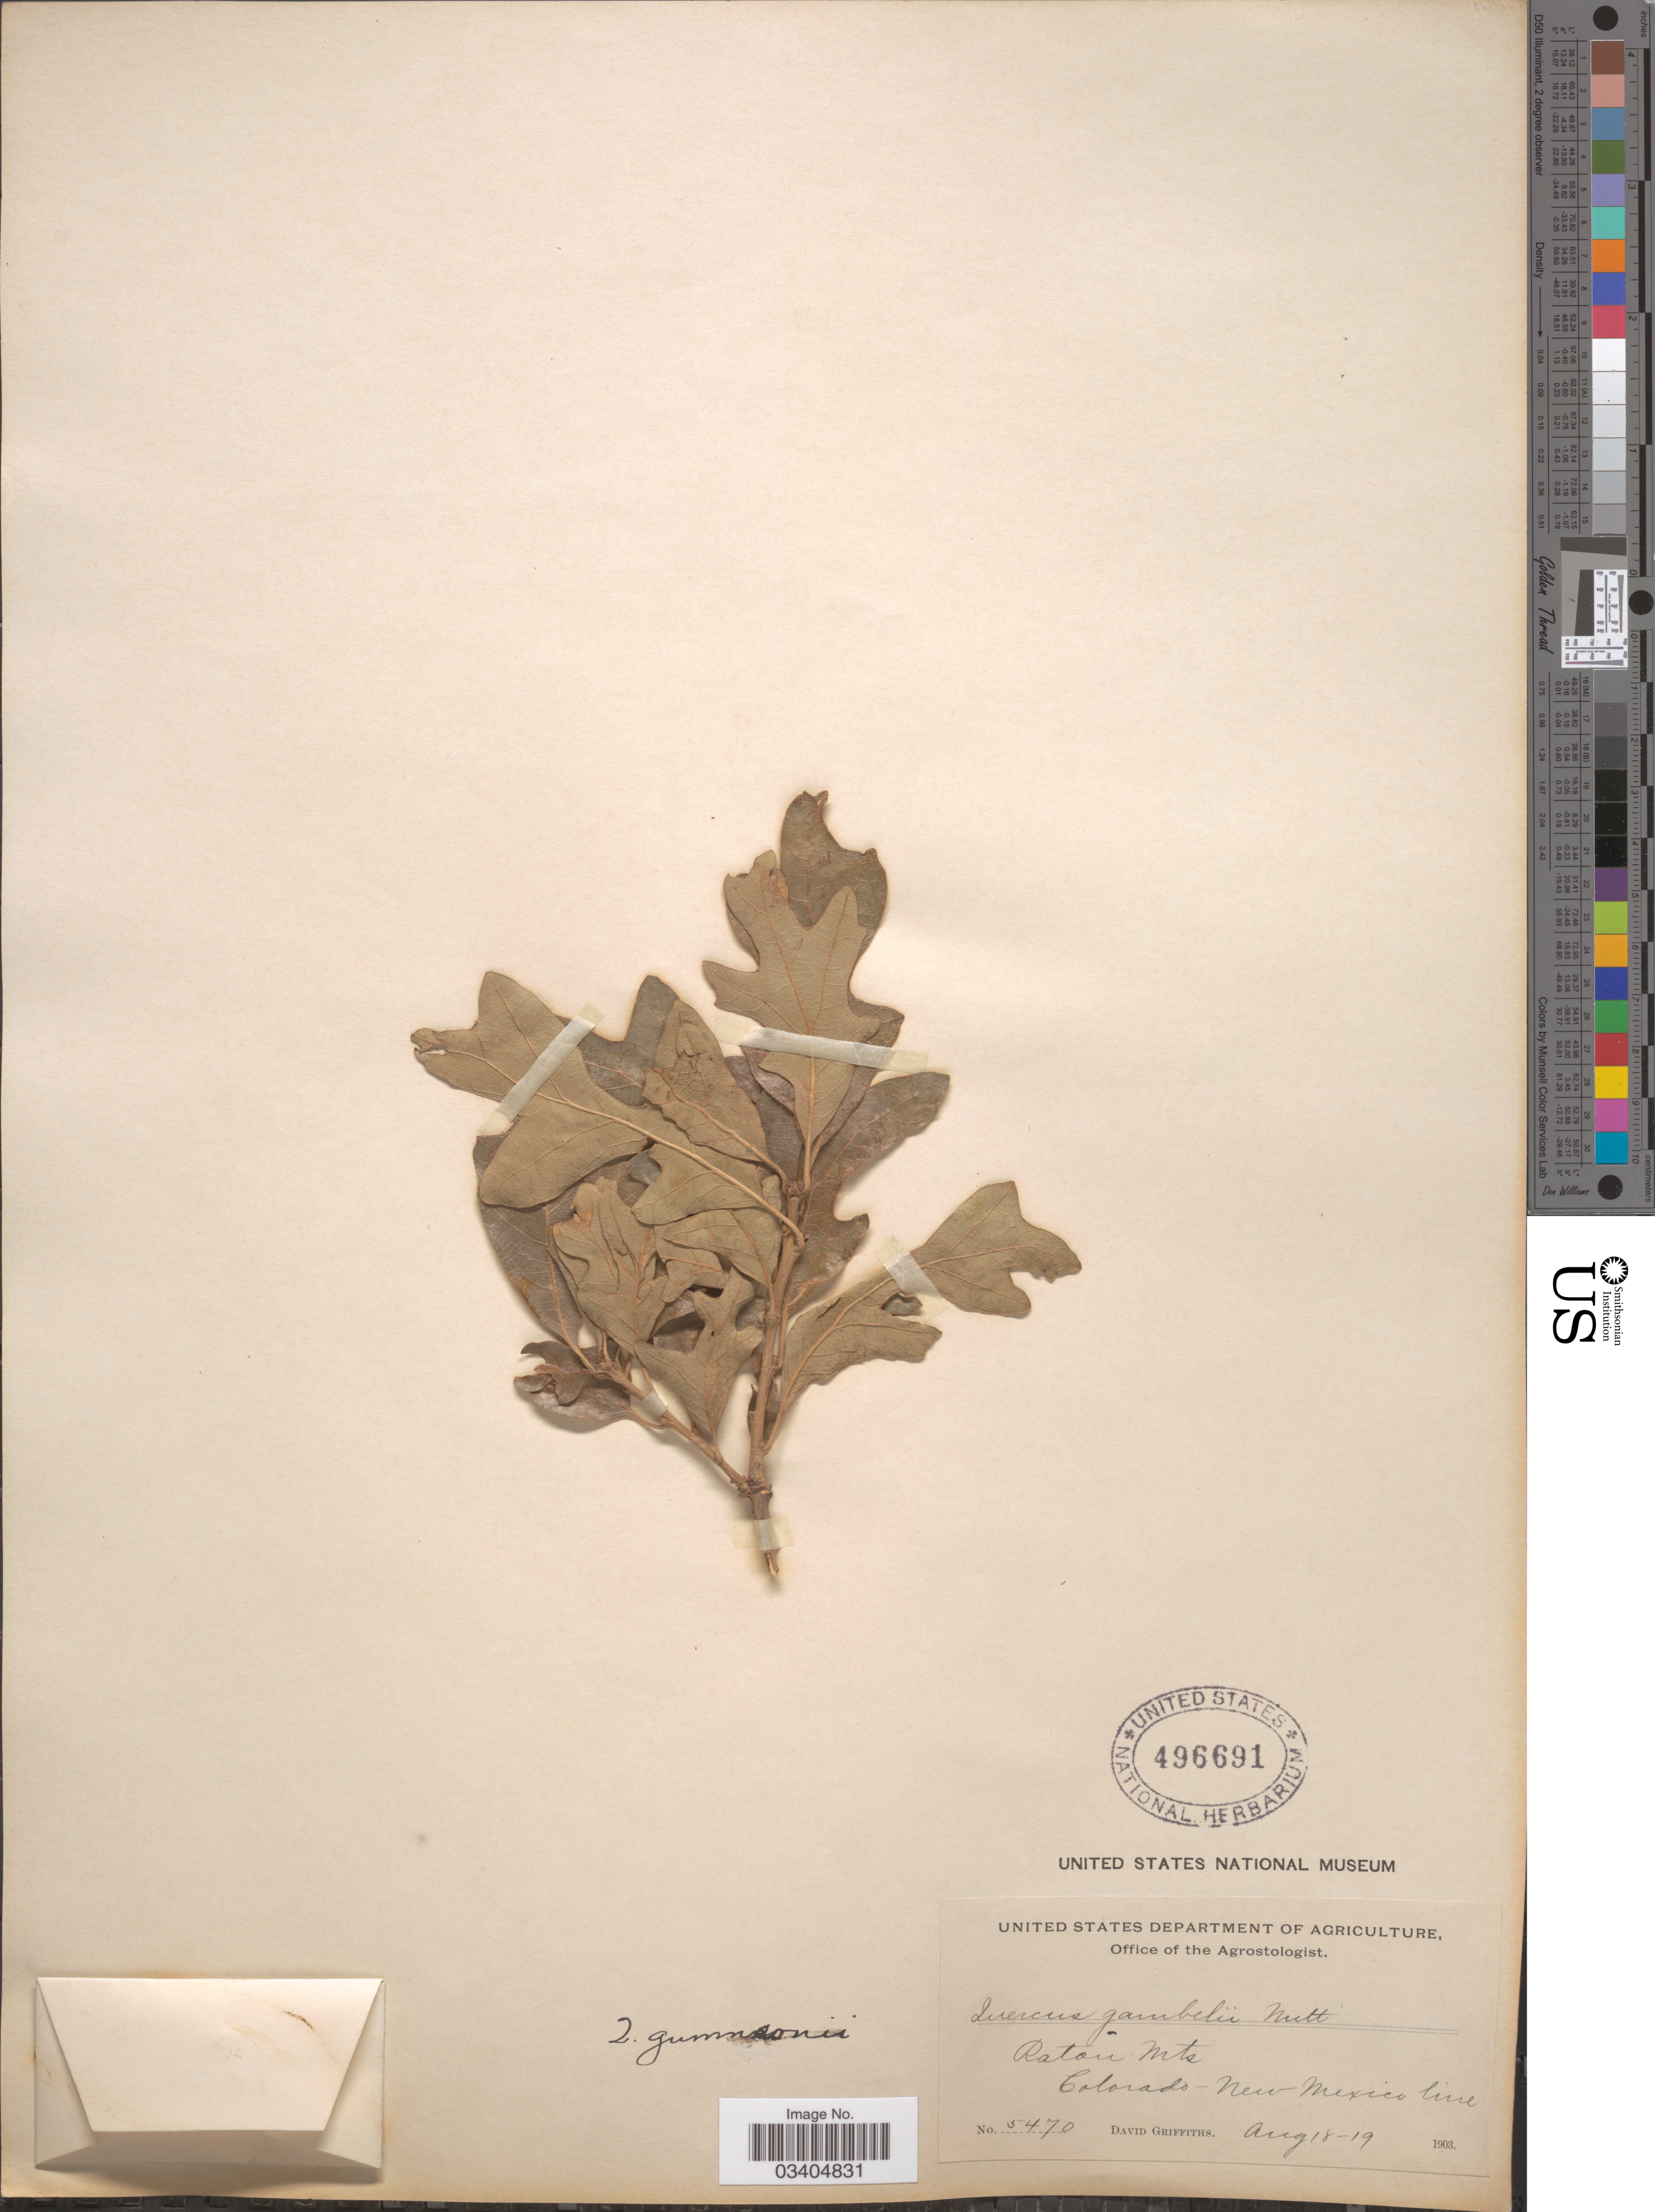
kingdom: Plantae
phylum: Tracheophyta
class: Magnoliopsida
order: Fagales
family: Fagaceae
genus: Quercus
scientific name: Quercus gambelii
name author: Nutt.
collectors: D. Griffiths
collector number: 5470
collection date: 1903-08-18/1903-08-19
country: United States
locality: Raton Mts. Colorado - New Mexico line.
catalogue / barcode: US 496691